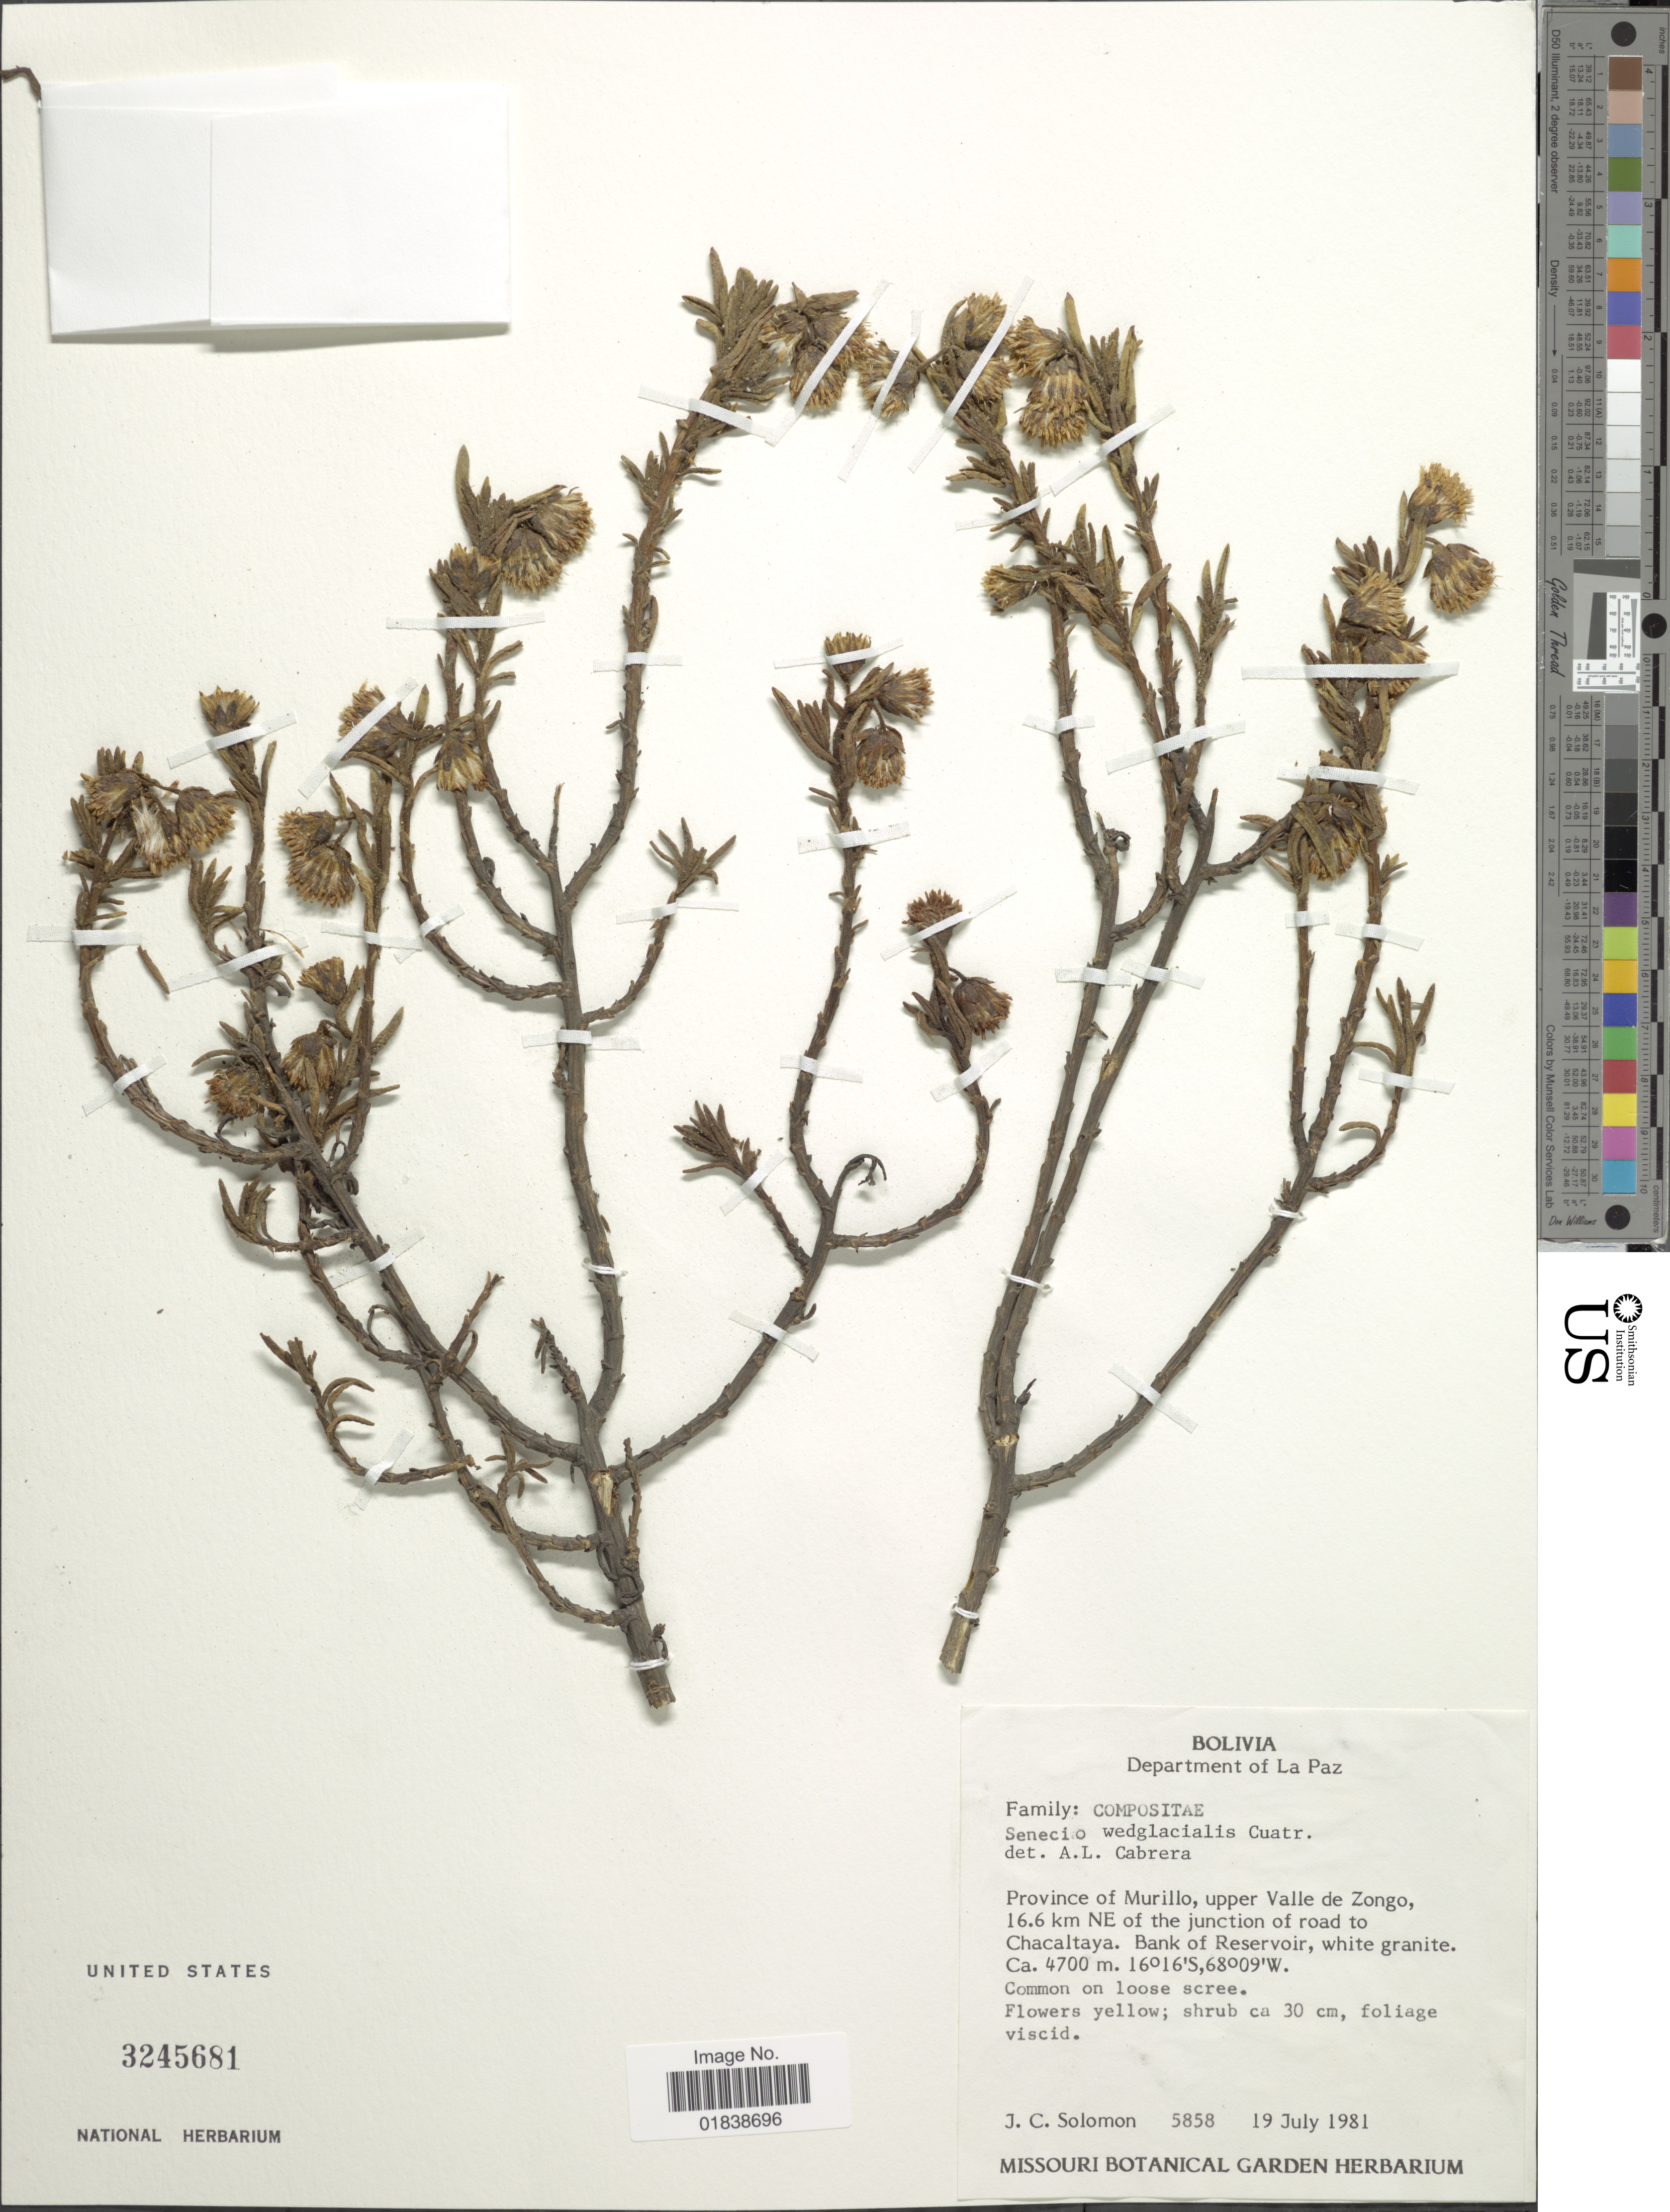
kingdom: Plantae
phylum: Tracheophyta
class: Magnoliopsida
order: Asterales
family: Asteraceae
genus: Senecio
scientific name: Senecio wedglacialis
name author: Cuatrec.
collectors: J. C. Solomon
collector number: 5858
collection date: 1981-07-19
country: Bolivia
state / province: La Paz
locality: Province of Murillo, upper Valle de Zongo, 16.6 km NE of the junction of road to Chacaltaya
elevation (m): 4700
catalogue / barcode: US 3245681